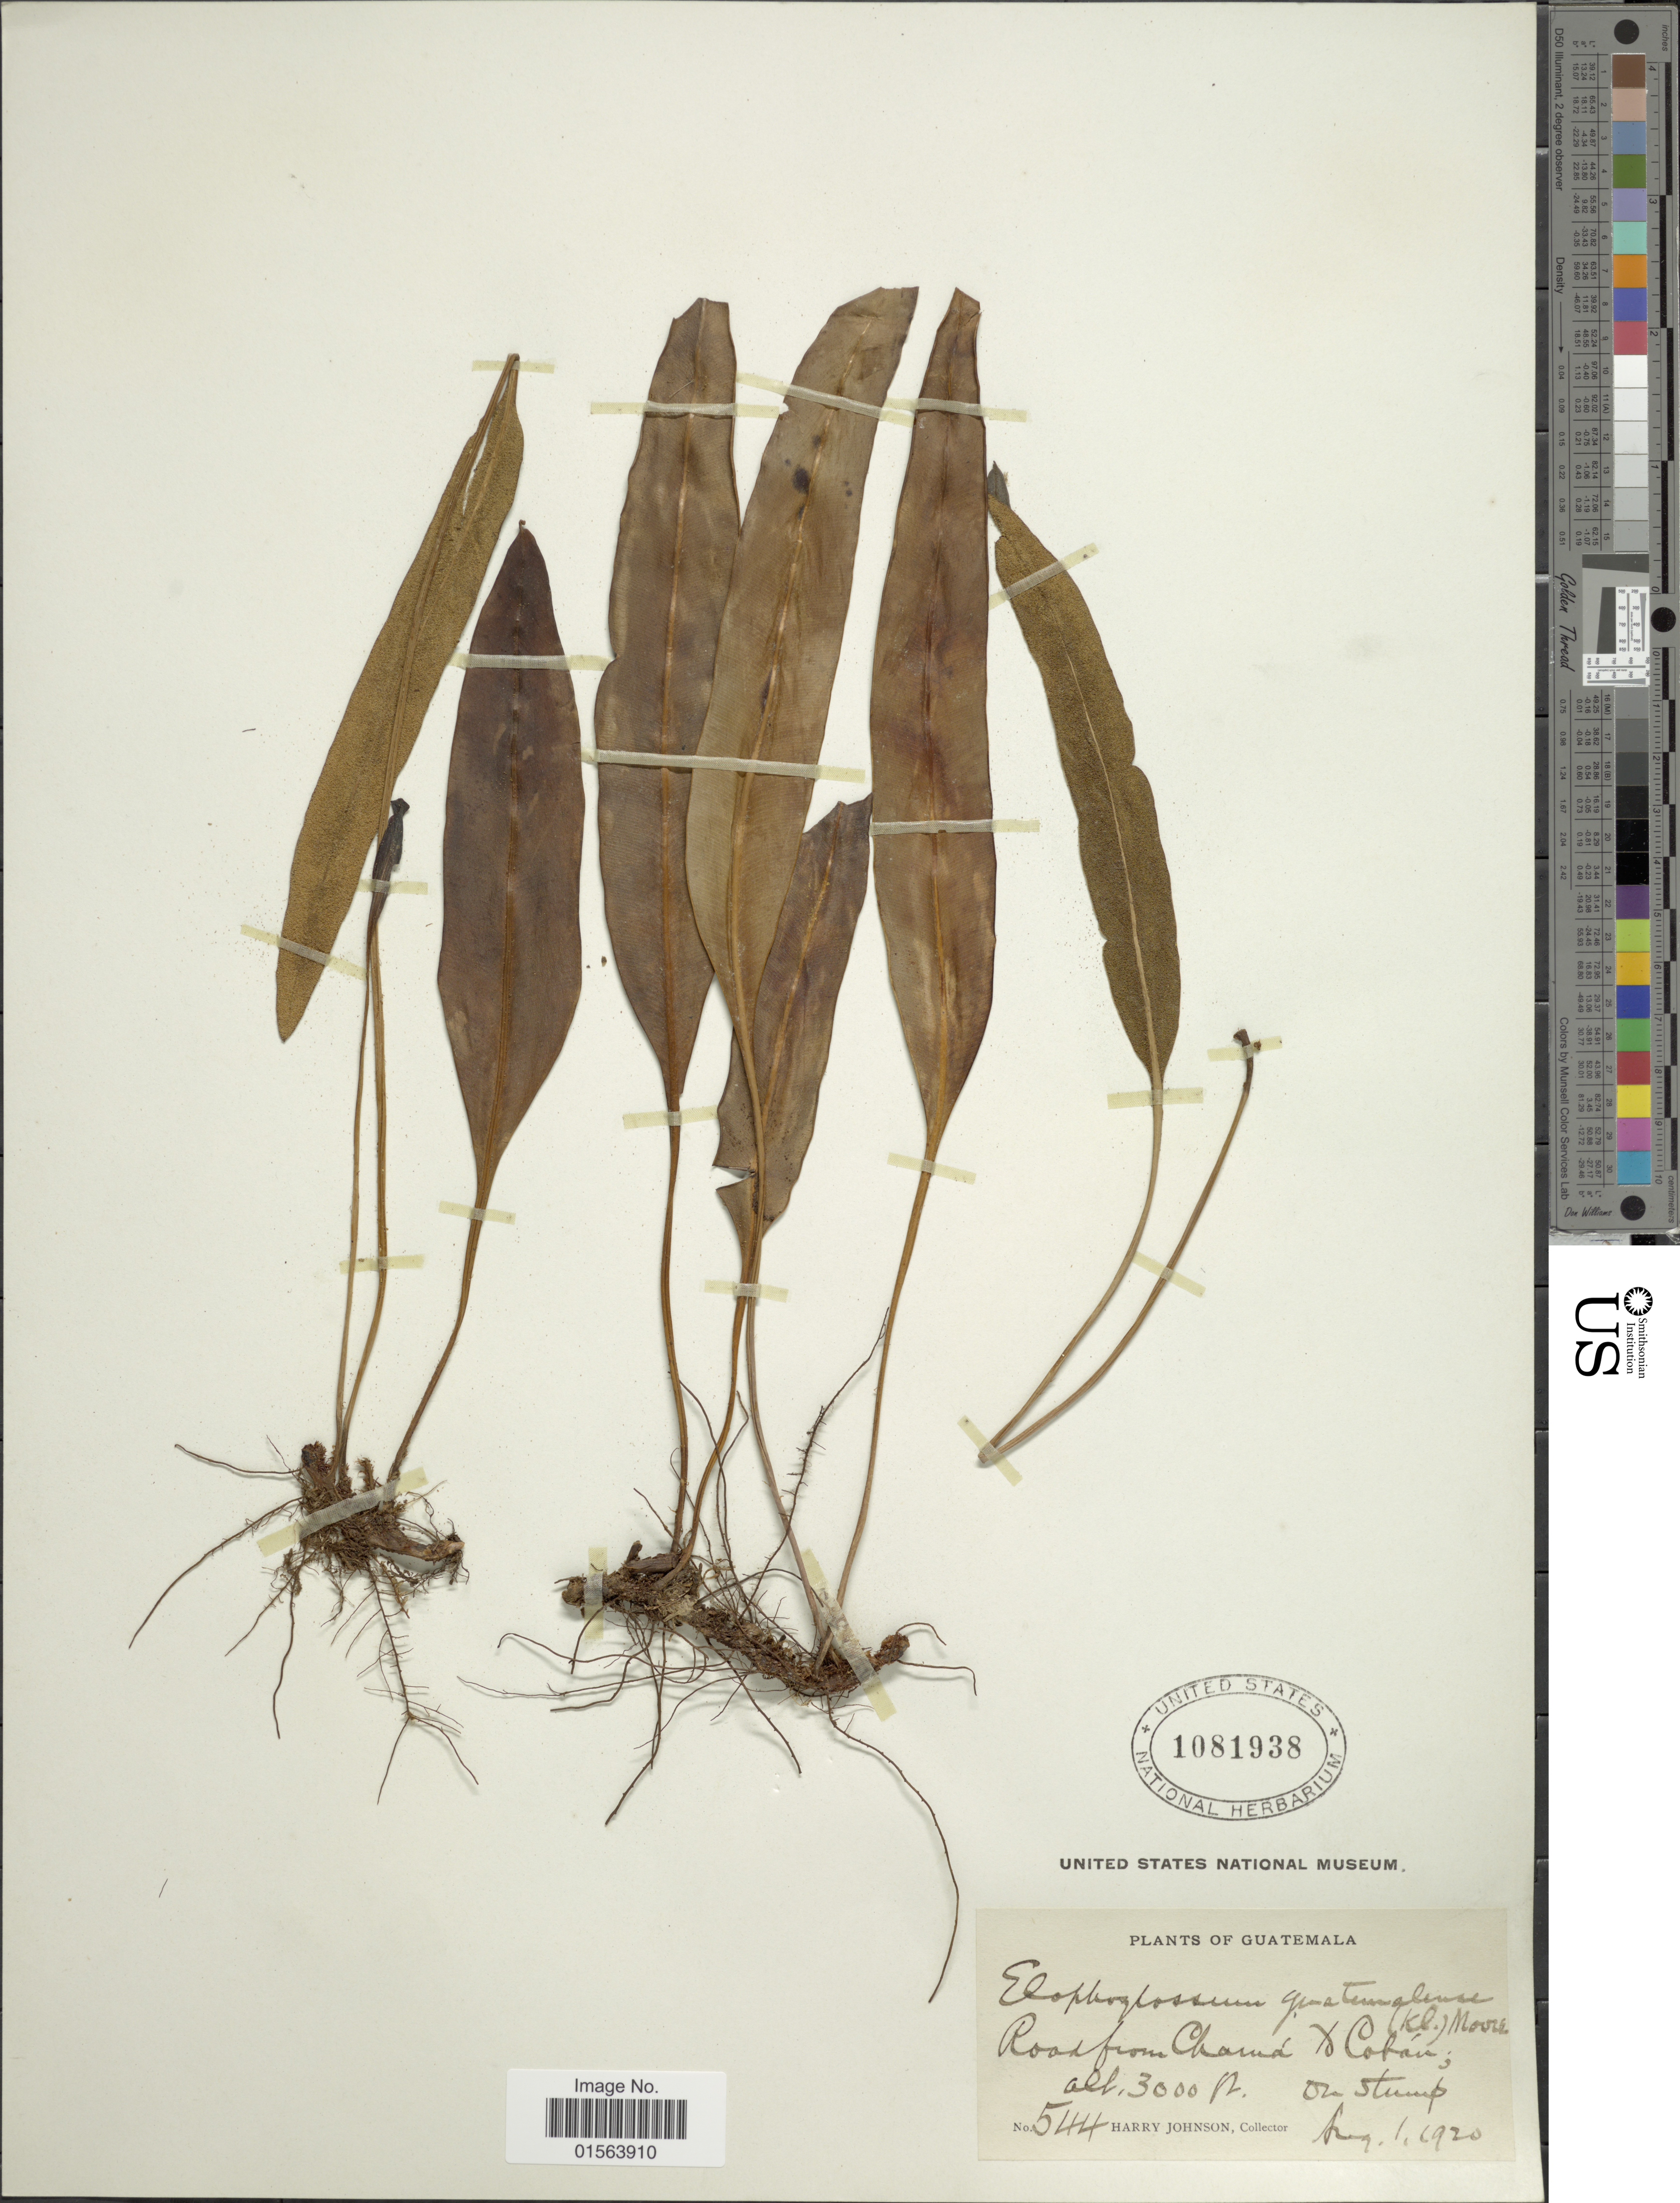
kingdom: Plantae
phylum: Tracheophyta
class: Polypodiopsida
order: Polypodiales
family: Dryopteridaceae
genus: Elaphoglossum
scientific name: Elaphoglossum guatemalense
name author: (Klotzsch) T. Moore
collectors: H. Johnson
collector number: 544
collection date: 1920-08-01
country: Guatemala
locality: Road from Chama [Foreign script] Coban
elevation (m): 914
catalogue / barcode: US 1081938